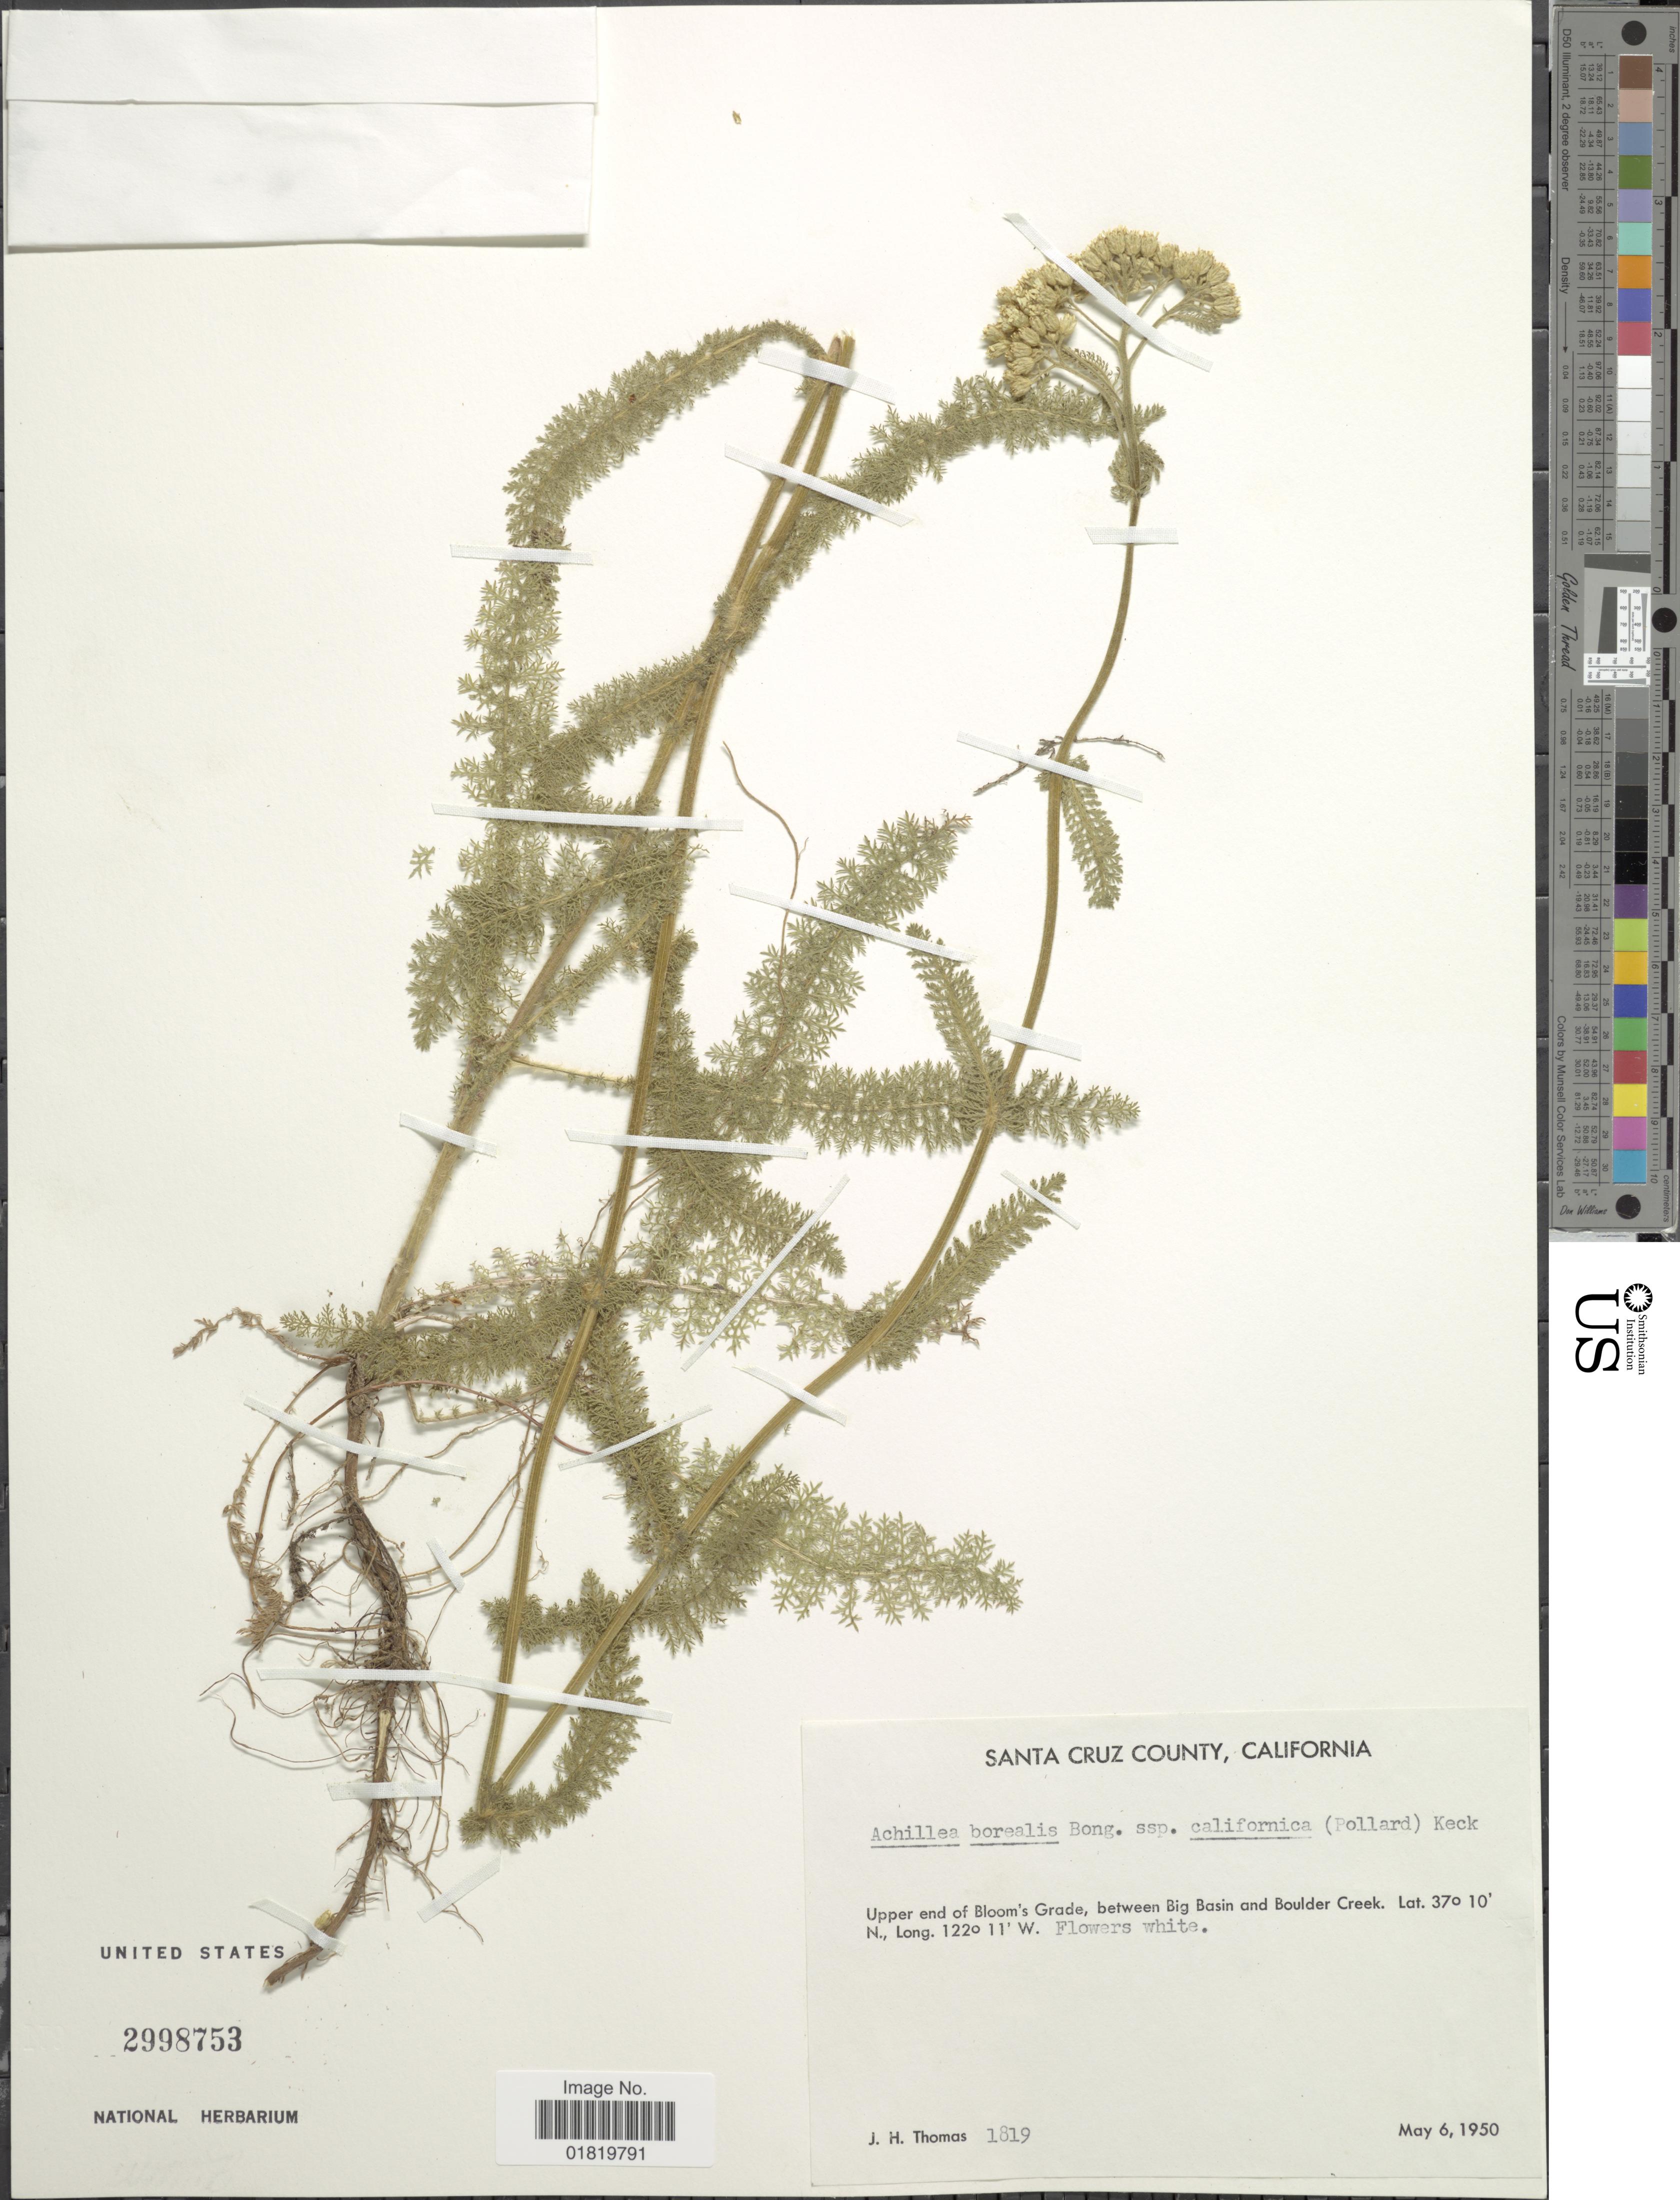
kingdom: Plantae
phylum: Tracheophyta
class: Magnoliopsida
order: Asterales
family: Asteraceae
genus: Achillea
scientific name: Achillea borealis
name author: Bong.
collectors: J. H. Thomas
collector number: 1819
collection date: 1950-05-06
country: United States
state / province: California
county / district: Santa Cruz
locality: Upper end of Bloom's Grade, between Big Basin and Boulder Creek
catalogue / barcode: US 2998753